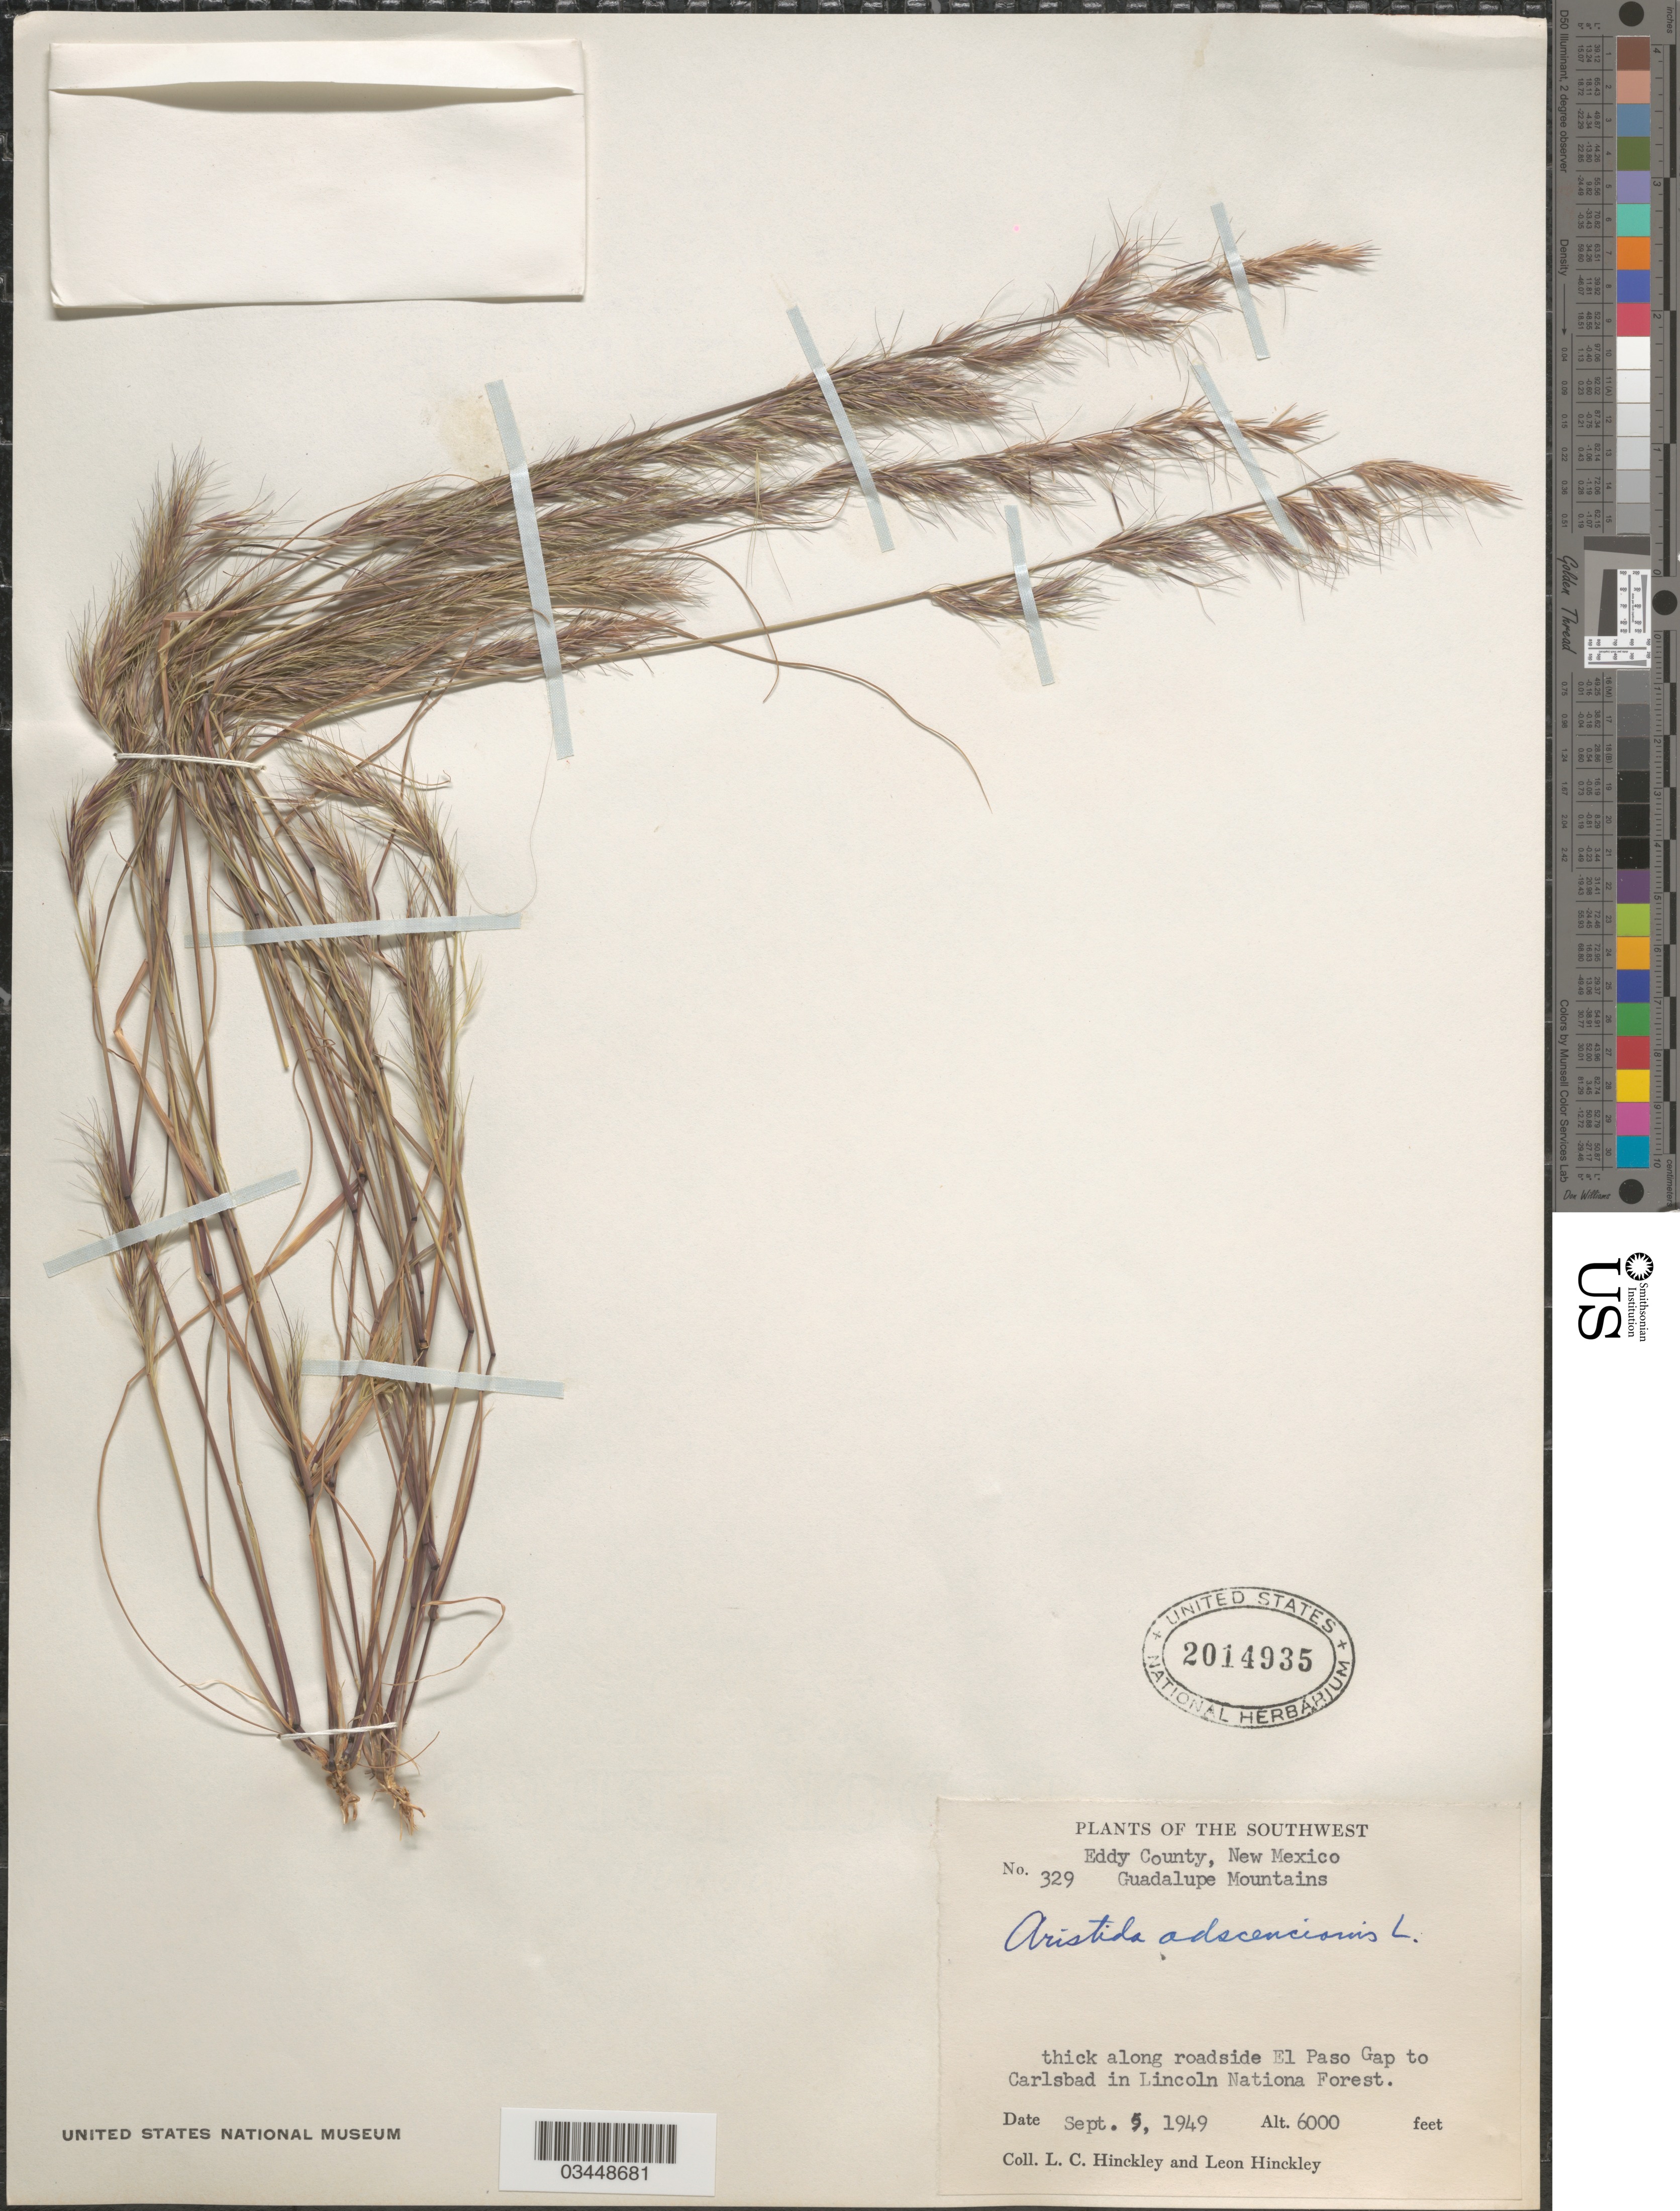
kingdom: Plantae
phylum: Tracheophyta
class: Liliopsida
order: Poales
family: Poaceae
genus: Aristida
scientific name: Aristida adscensionis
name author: L.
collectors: L. Hinckley & L. Hinckley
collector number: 329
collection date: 1949-09-05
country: United States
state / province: New Mexico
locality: The Southwest. Eddy County. Guadalupe Mountains. Thick along roadside El Paso Gap to Carlsbad in Lincoln National Forest.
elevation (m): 1829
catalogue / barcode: US 2014935